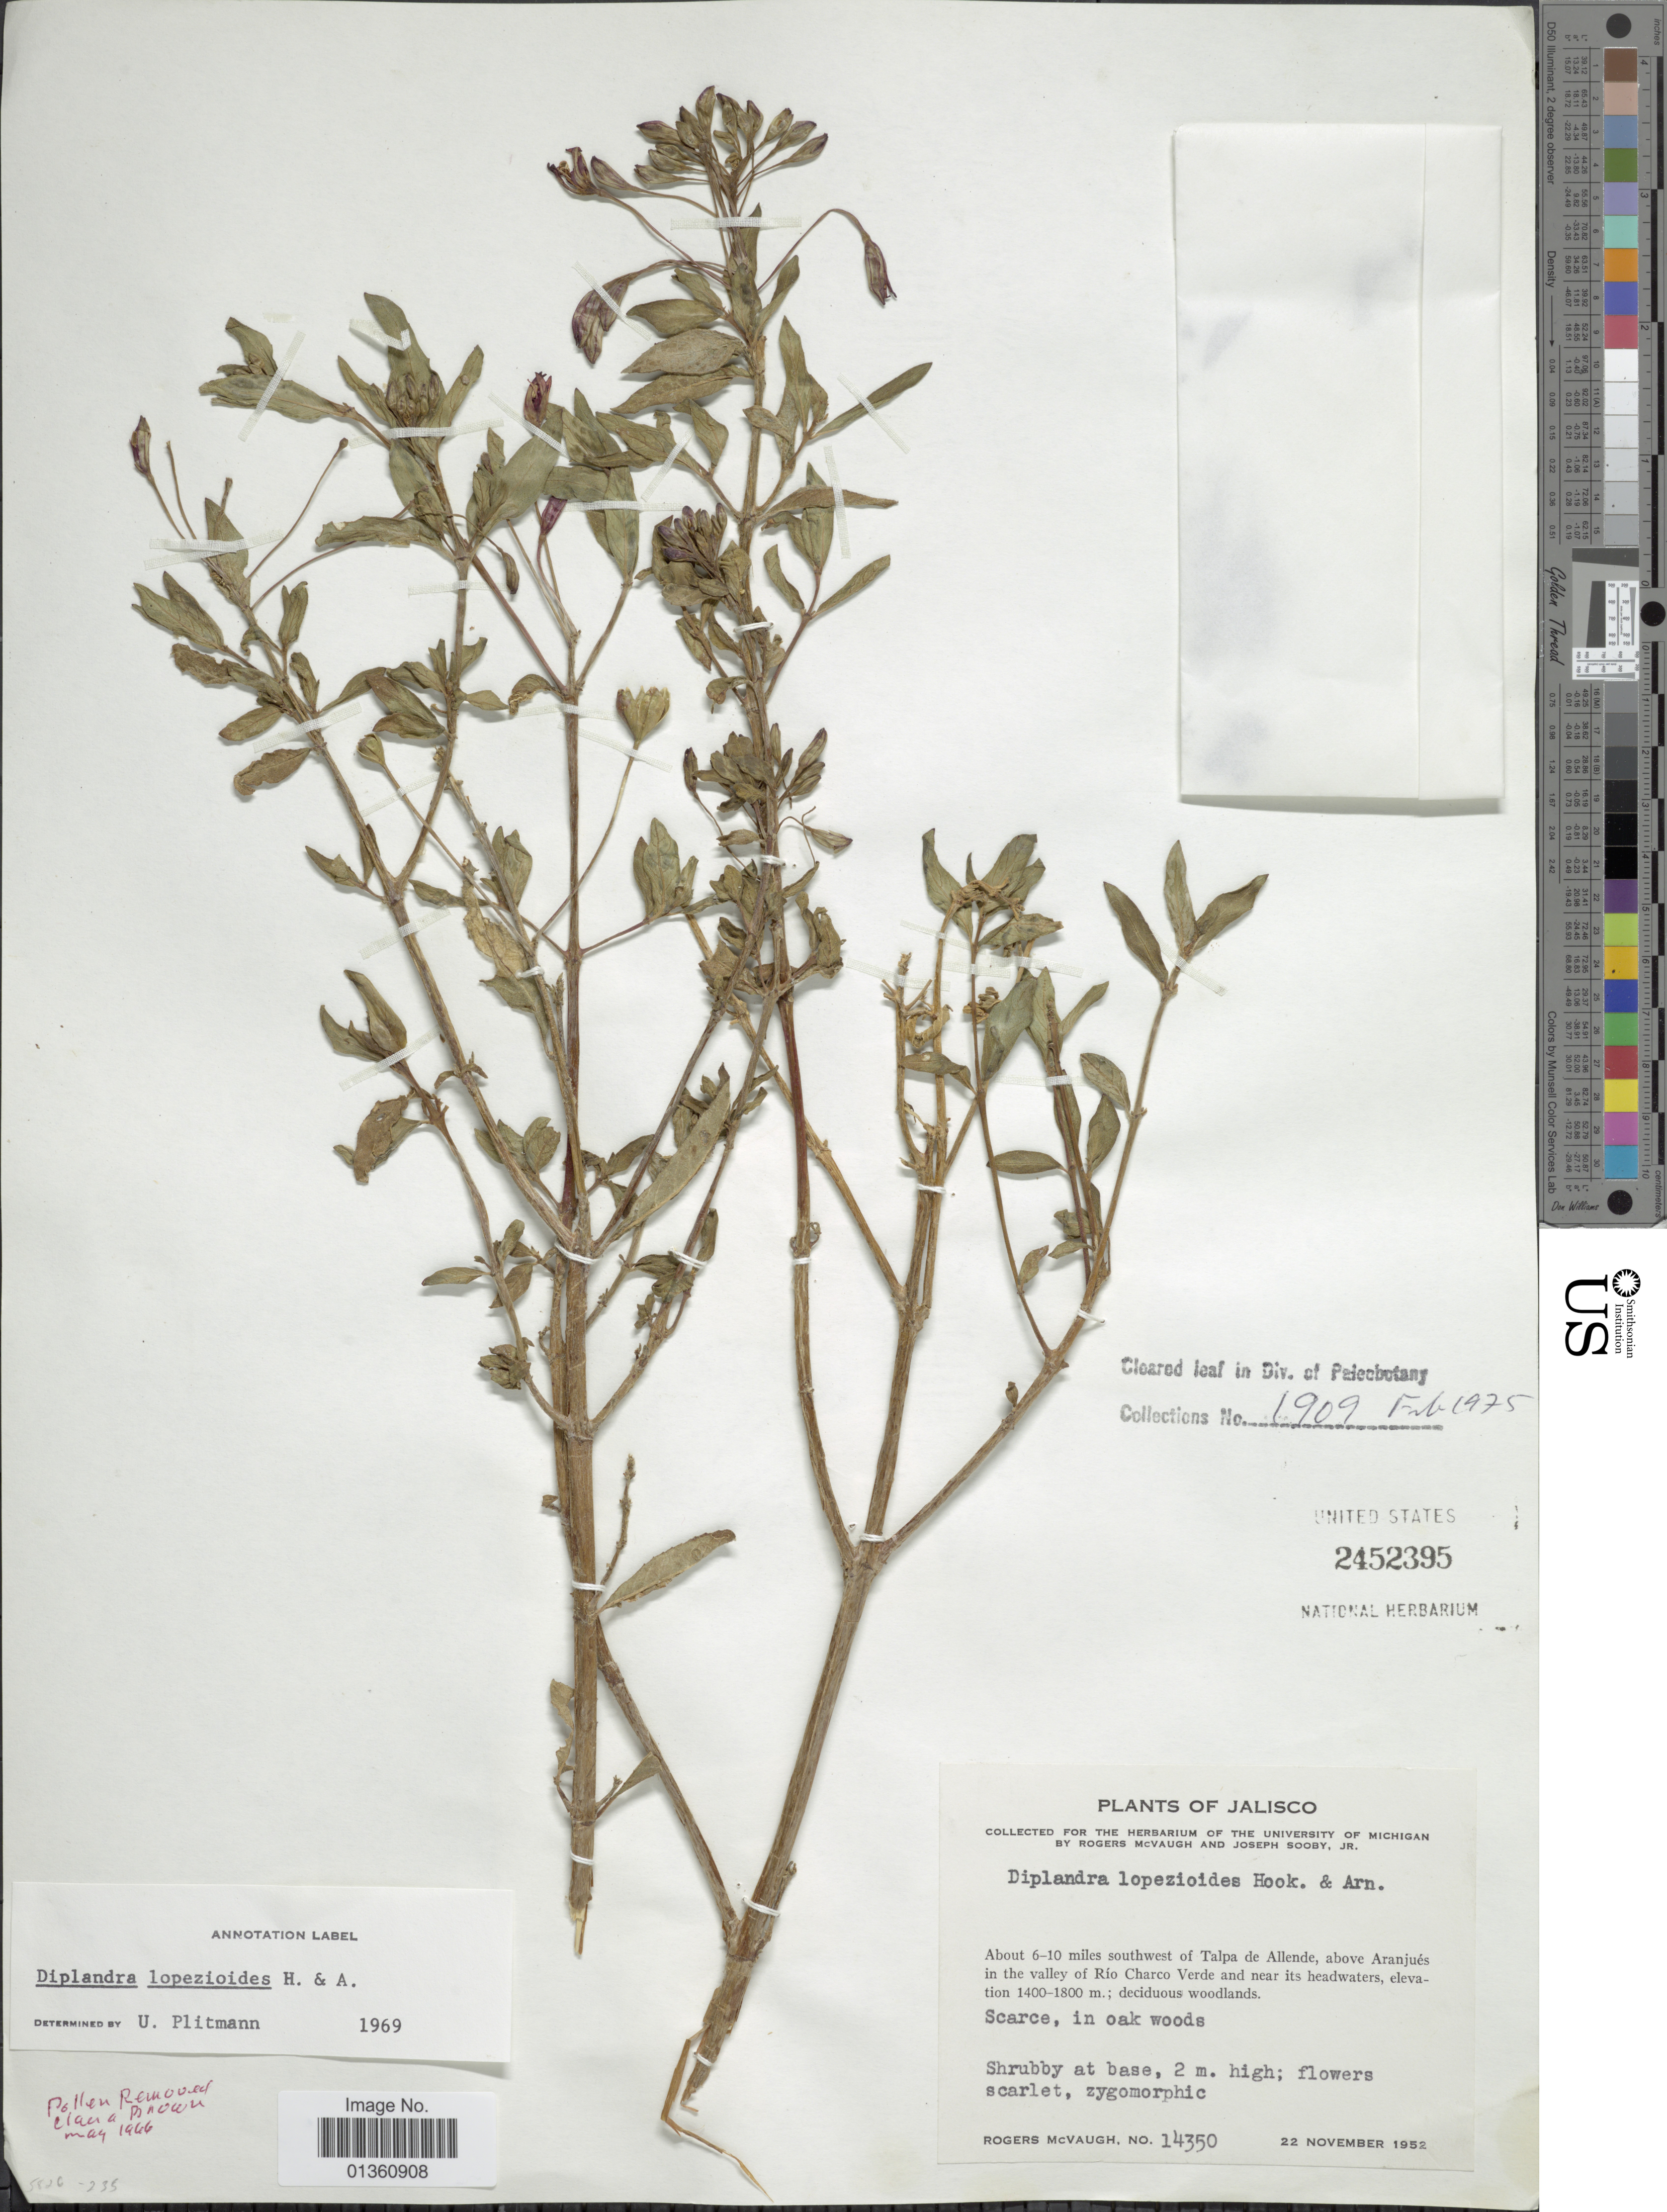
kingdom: Plantae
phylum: Tracheophyta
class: Magnoliopsida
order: Myrtales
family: Onagraceae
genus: Lopezia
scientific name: Lopezia lopezioides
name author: (Hook.) Plitmann et al.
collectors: R. McVaugh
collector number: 14350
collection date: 1952-11-22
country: Mexico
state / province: Jalisco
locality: About 6-10 miles southwest of Talpa de Allende, above Aranjués in the valley of Río Charco Verde and near its headwaters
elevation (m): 1400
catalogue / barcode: US 2452395